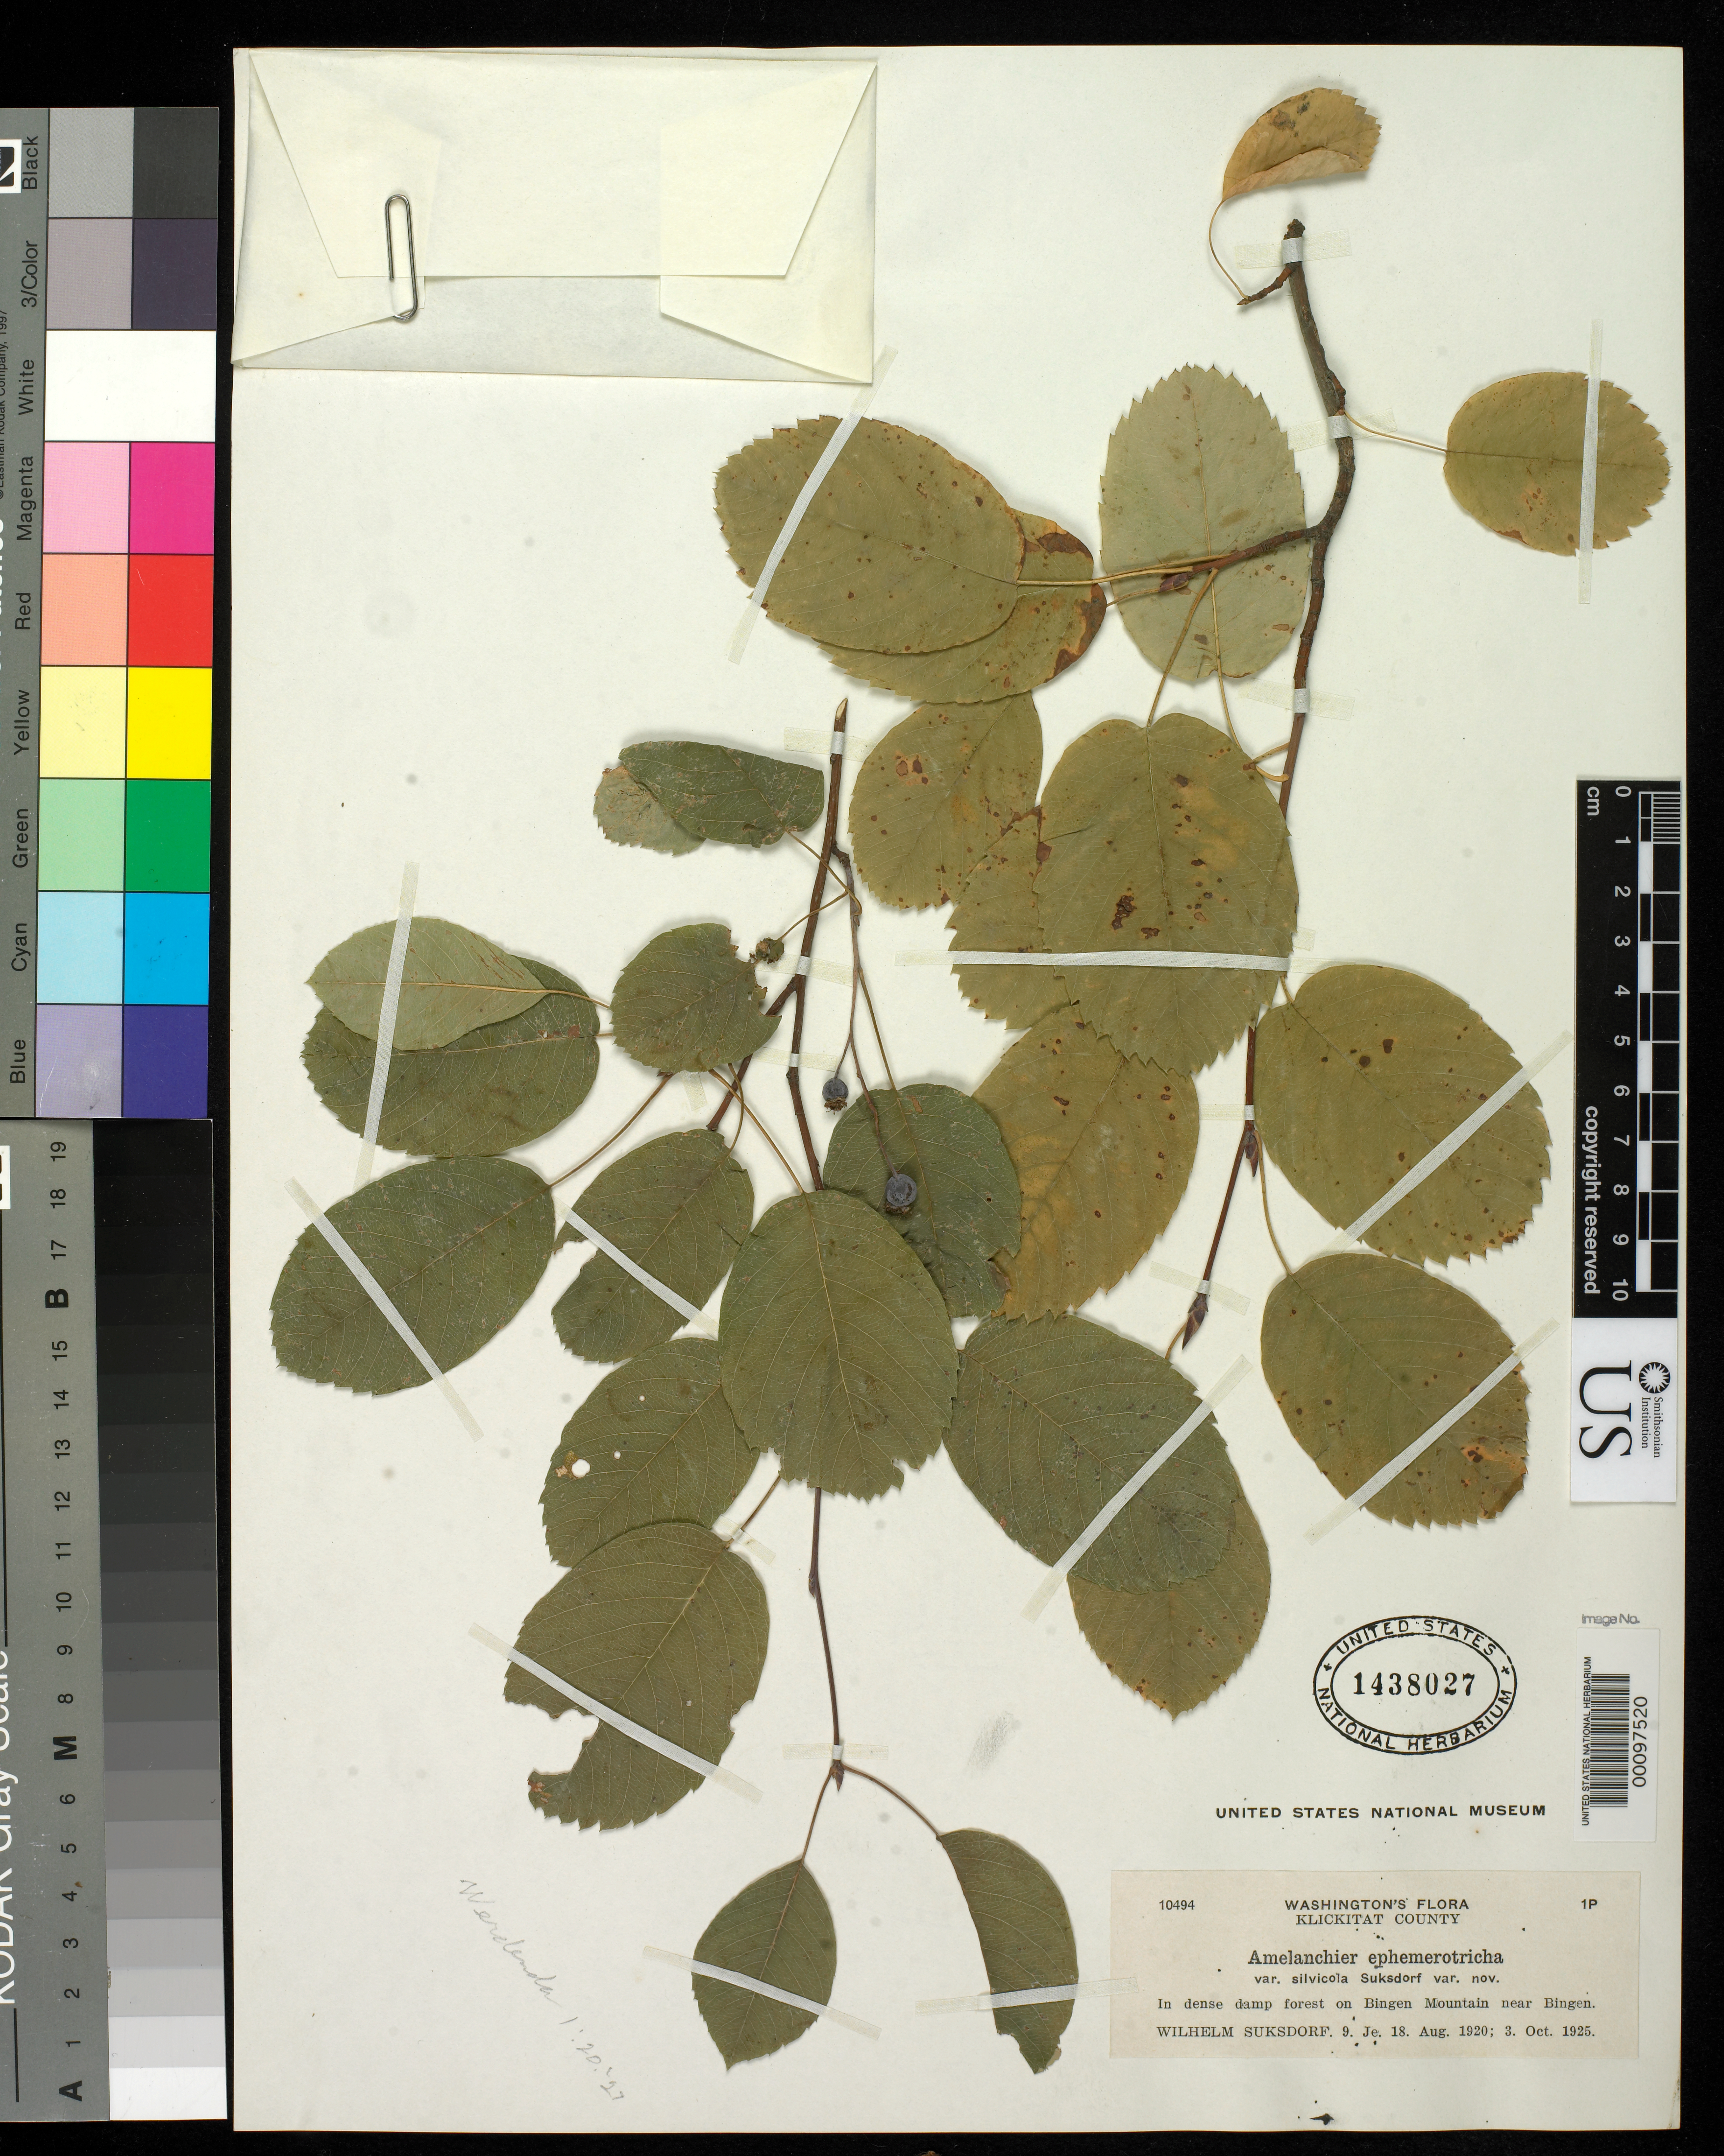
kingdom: Plantae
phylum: Tracheophyta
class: Magnoliopsida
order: Rosales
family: Rosaceae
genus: Amelanchier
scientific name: Amelanchier ephemerotricha var. silvicola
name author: Suksd.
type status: Syntype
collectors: W. N. Suksdorf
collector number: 10494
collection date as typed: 09 Jun 1920 to 03 Oct 1925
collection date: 1920-06-09/1925-10-03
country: United States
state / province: Washington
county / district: Klickitat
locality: Bingen Mountain near Bingen.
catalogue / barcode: US 1438027